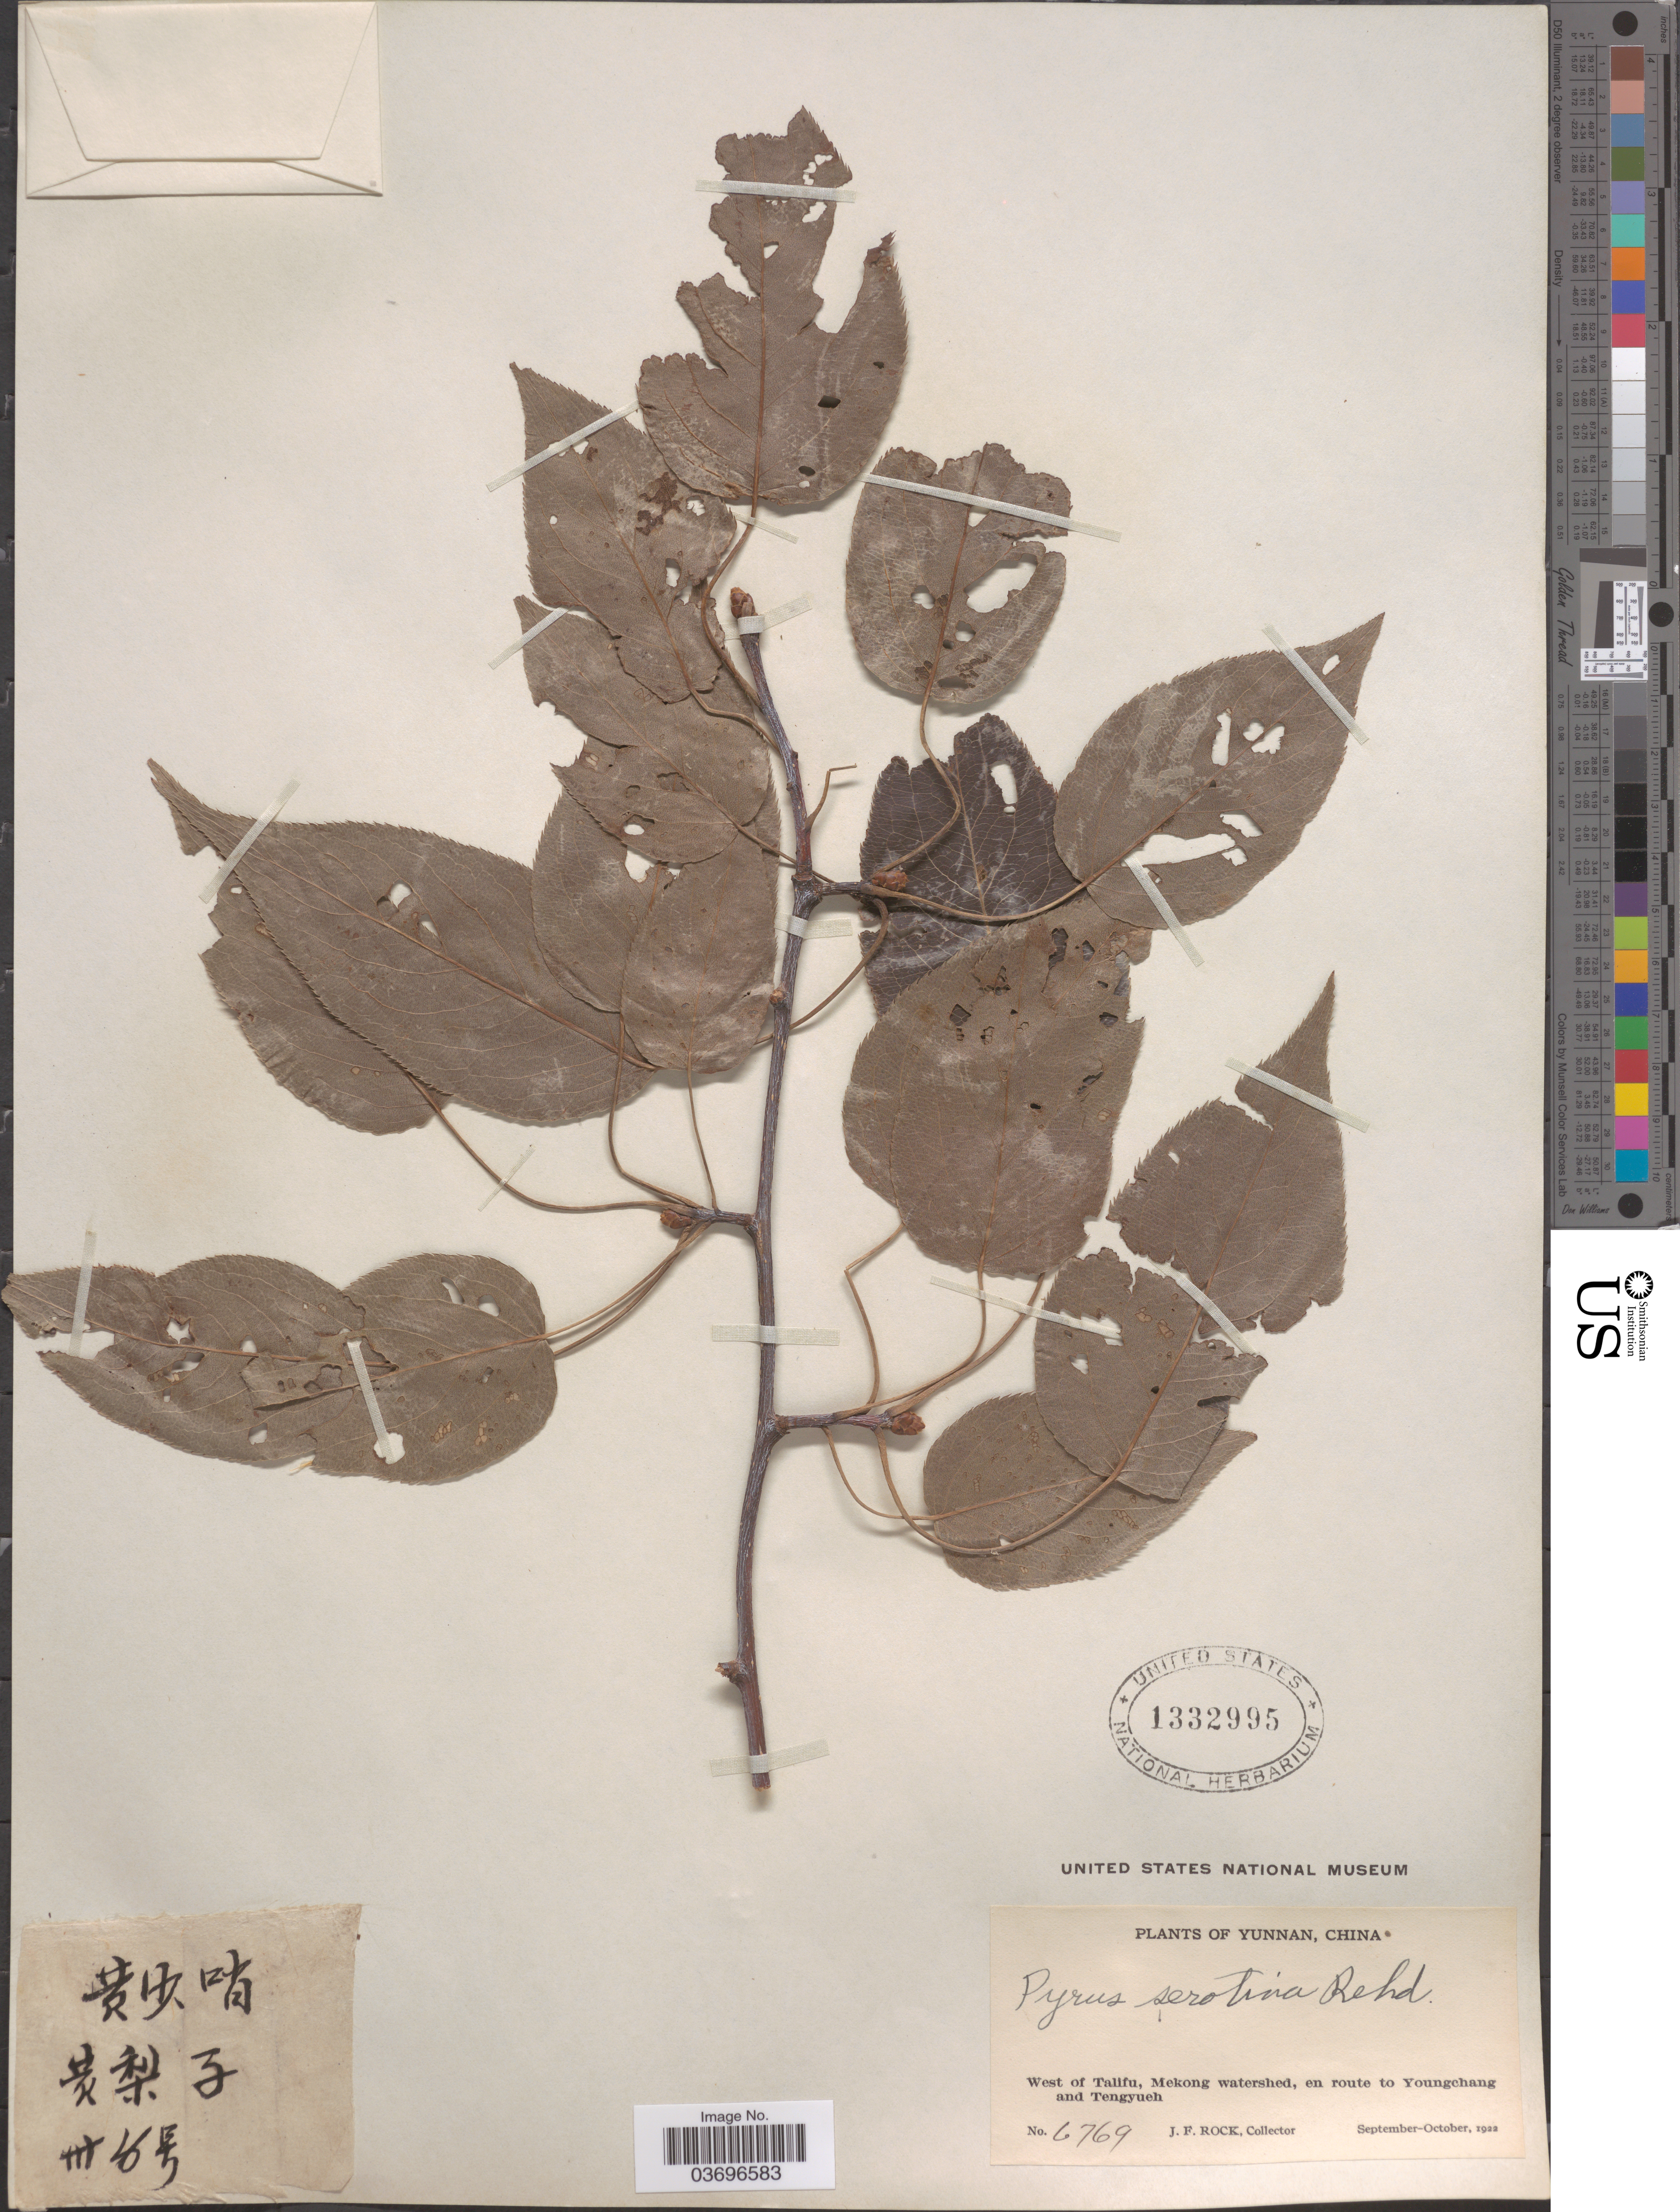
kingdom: Plantae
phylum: Tracheophyta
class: Magnoliopsida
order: Rosales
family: Rosaceae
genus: Pyrus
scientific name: Pyrus pyrifolia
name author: (Burm. f.) Nakai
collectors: J. Rock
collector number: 6769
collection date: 1922-09/1922-10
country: China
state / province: Yunnan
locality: West of Talifu, Mekong watershed, en route to Youngchang and Tengyueh.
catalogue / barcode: US 1332995